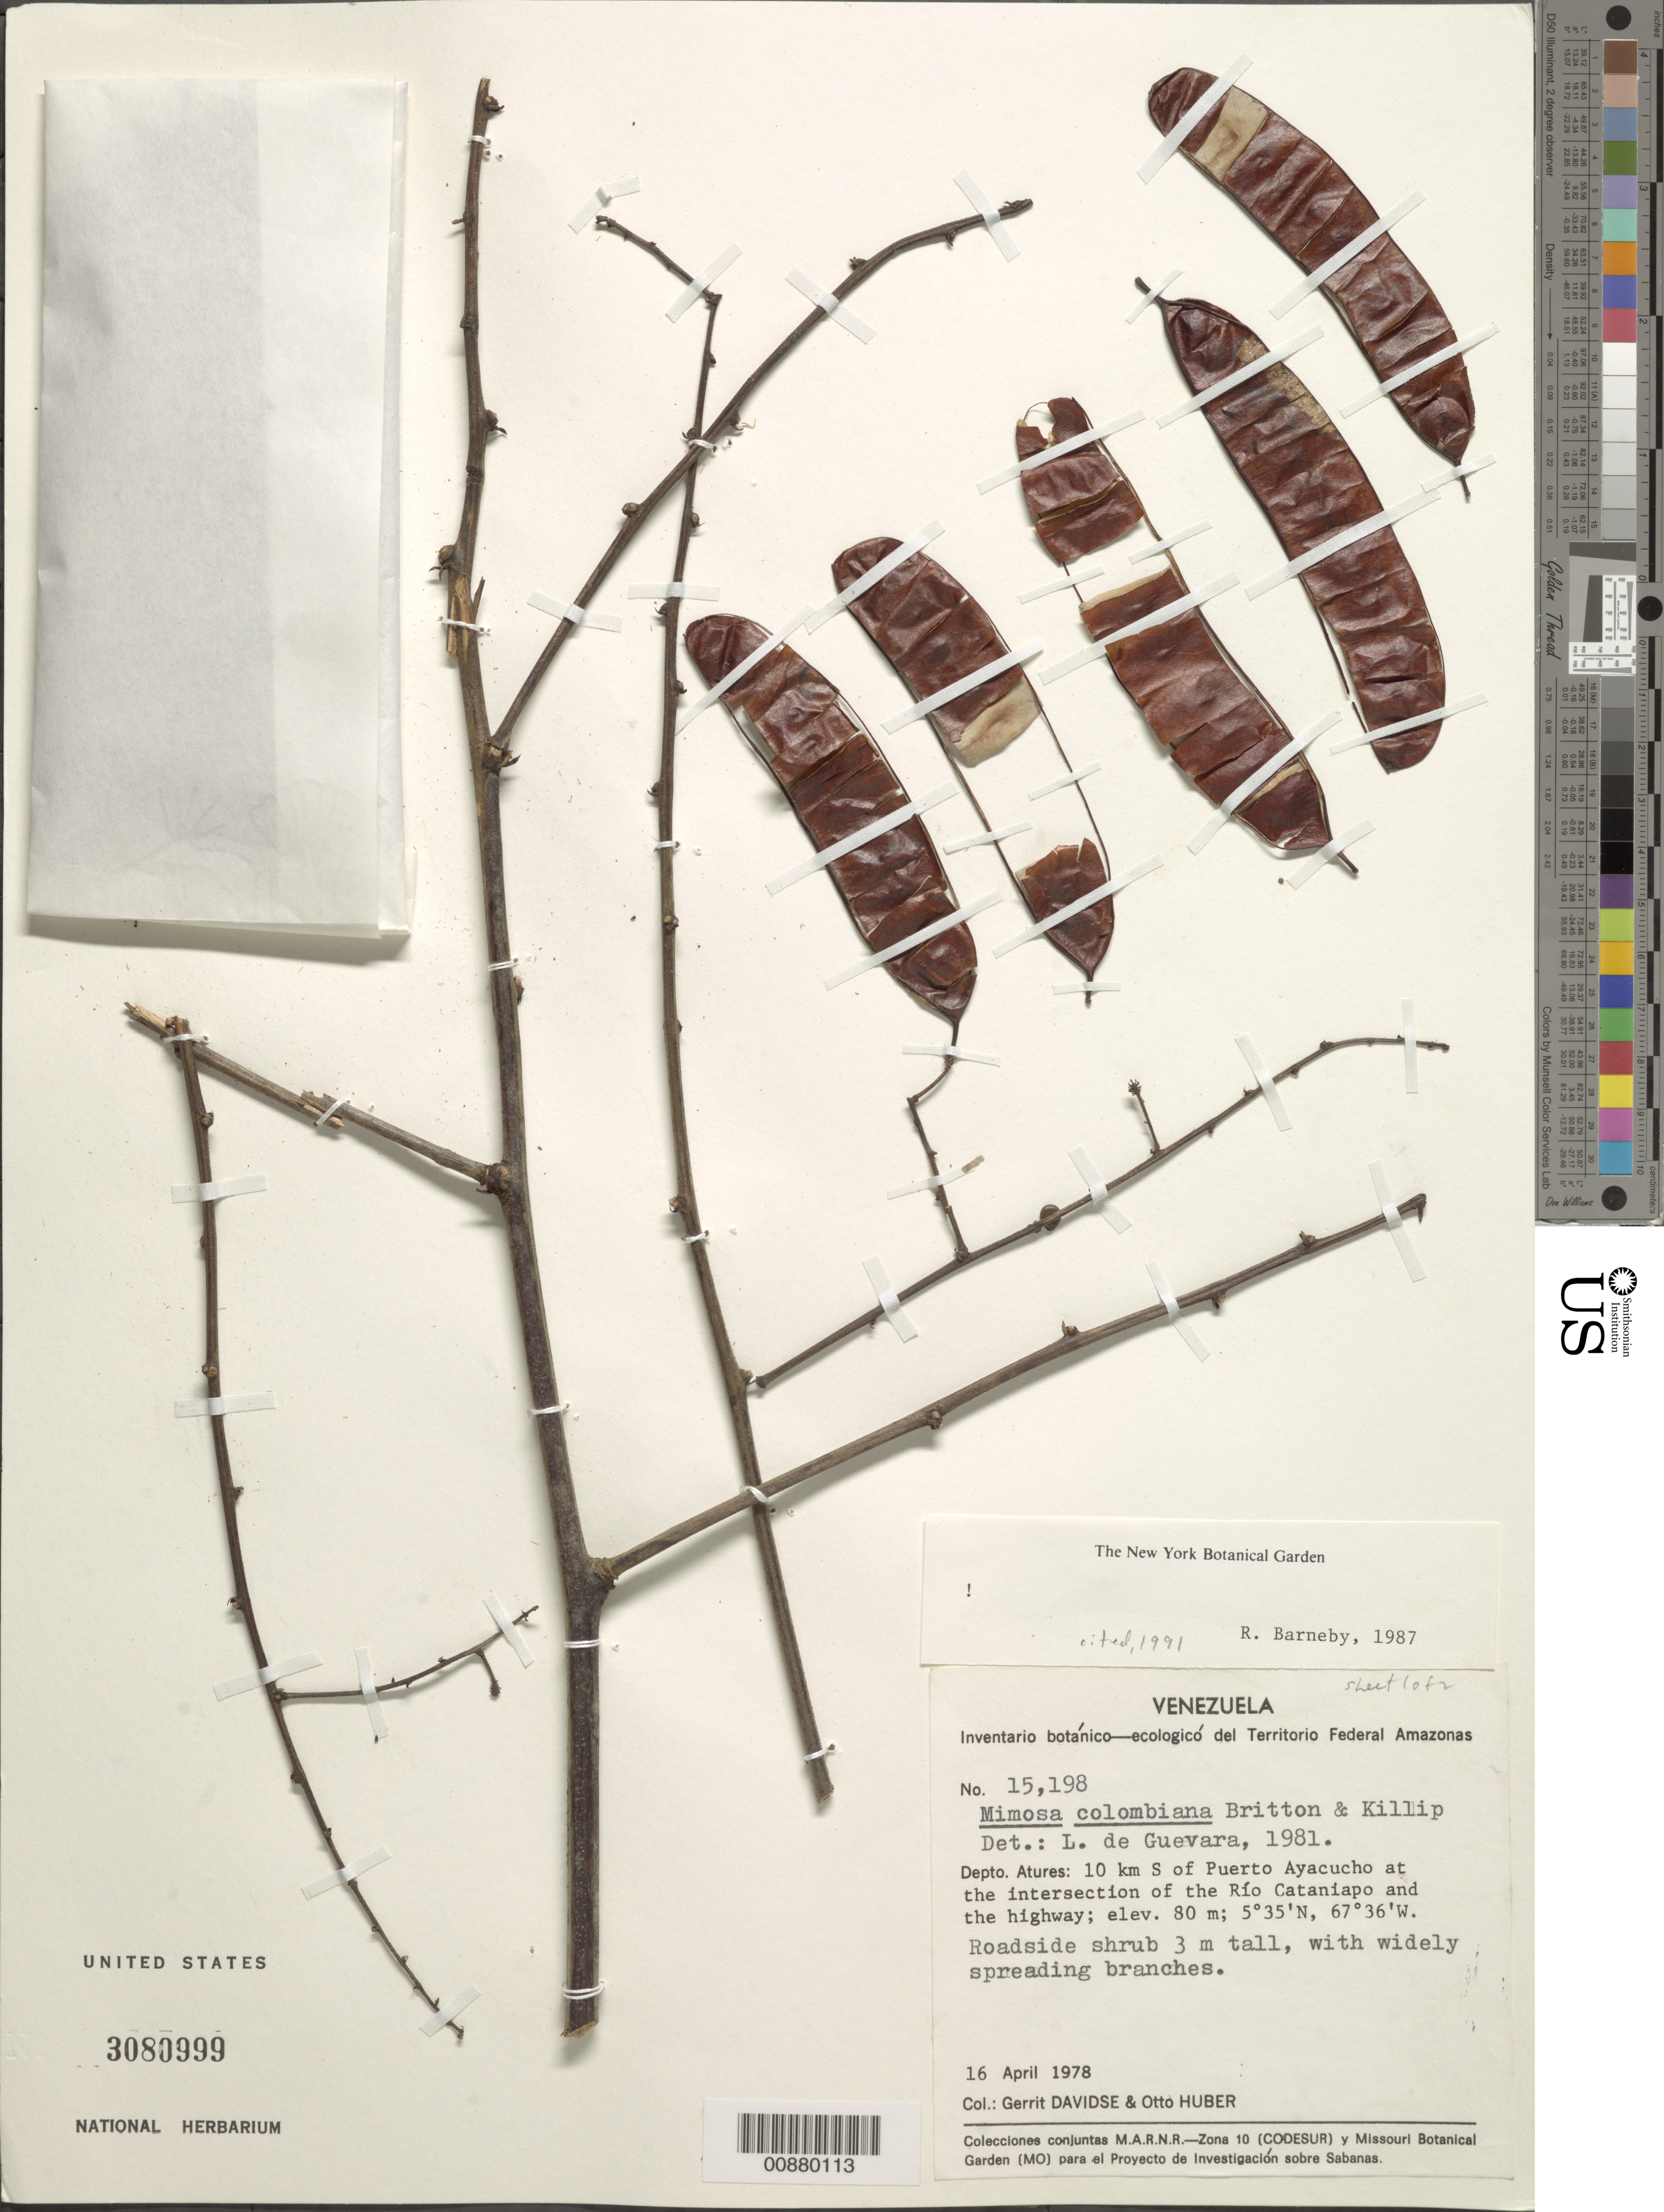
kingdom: Plantae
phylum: Tracheophyta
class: Magnoliopsida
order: Fabales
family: Fabaceae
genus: Mimosa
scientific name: Mimosa colombiana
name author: Britton & Killip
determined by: Barneby, Rupert C., (NY)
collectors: G. Davidse & O. Huber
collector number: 15198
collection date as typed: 16-Apr-78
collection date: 1978-04-16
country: Venezuela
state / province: Amazonas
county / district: Atures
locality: Puerto Ayacucho, 10 km S of at the intersection of the Rio Cataniapo and the highway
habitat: Roadside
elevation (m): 80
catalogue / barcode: US 3080999